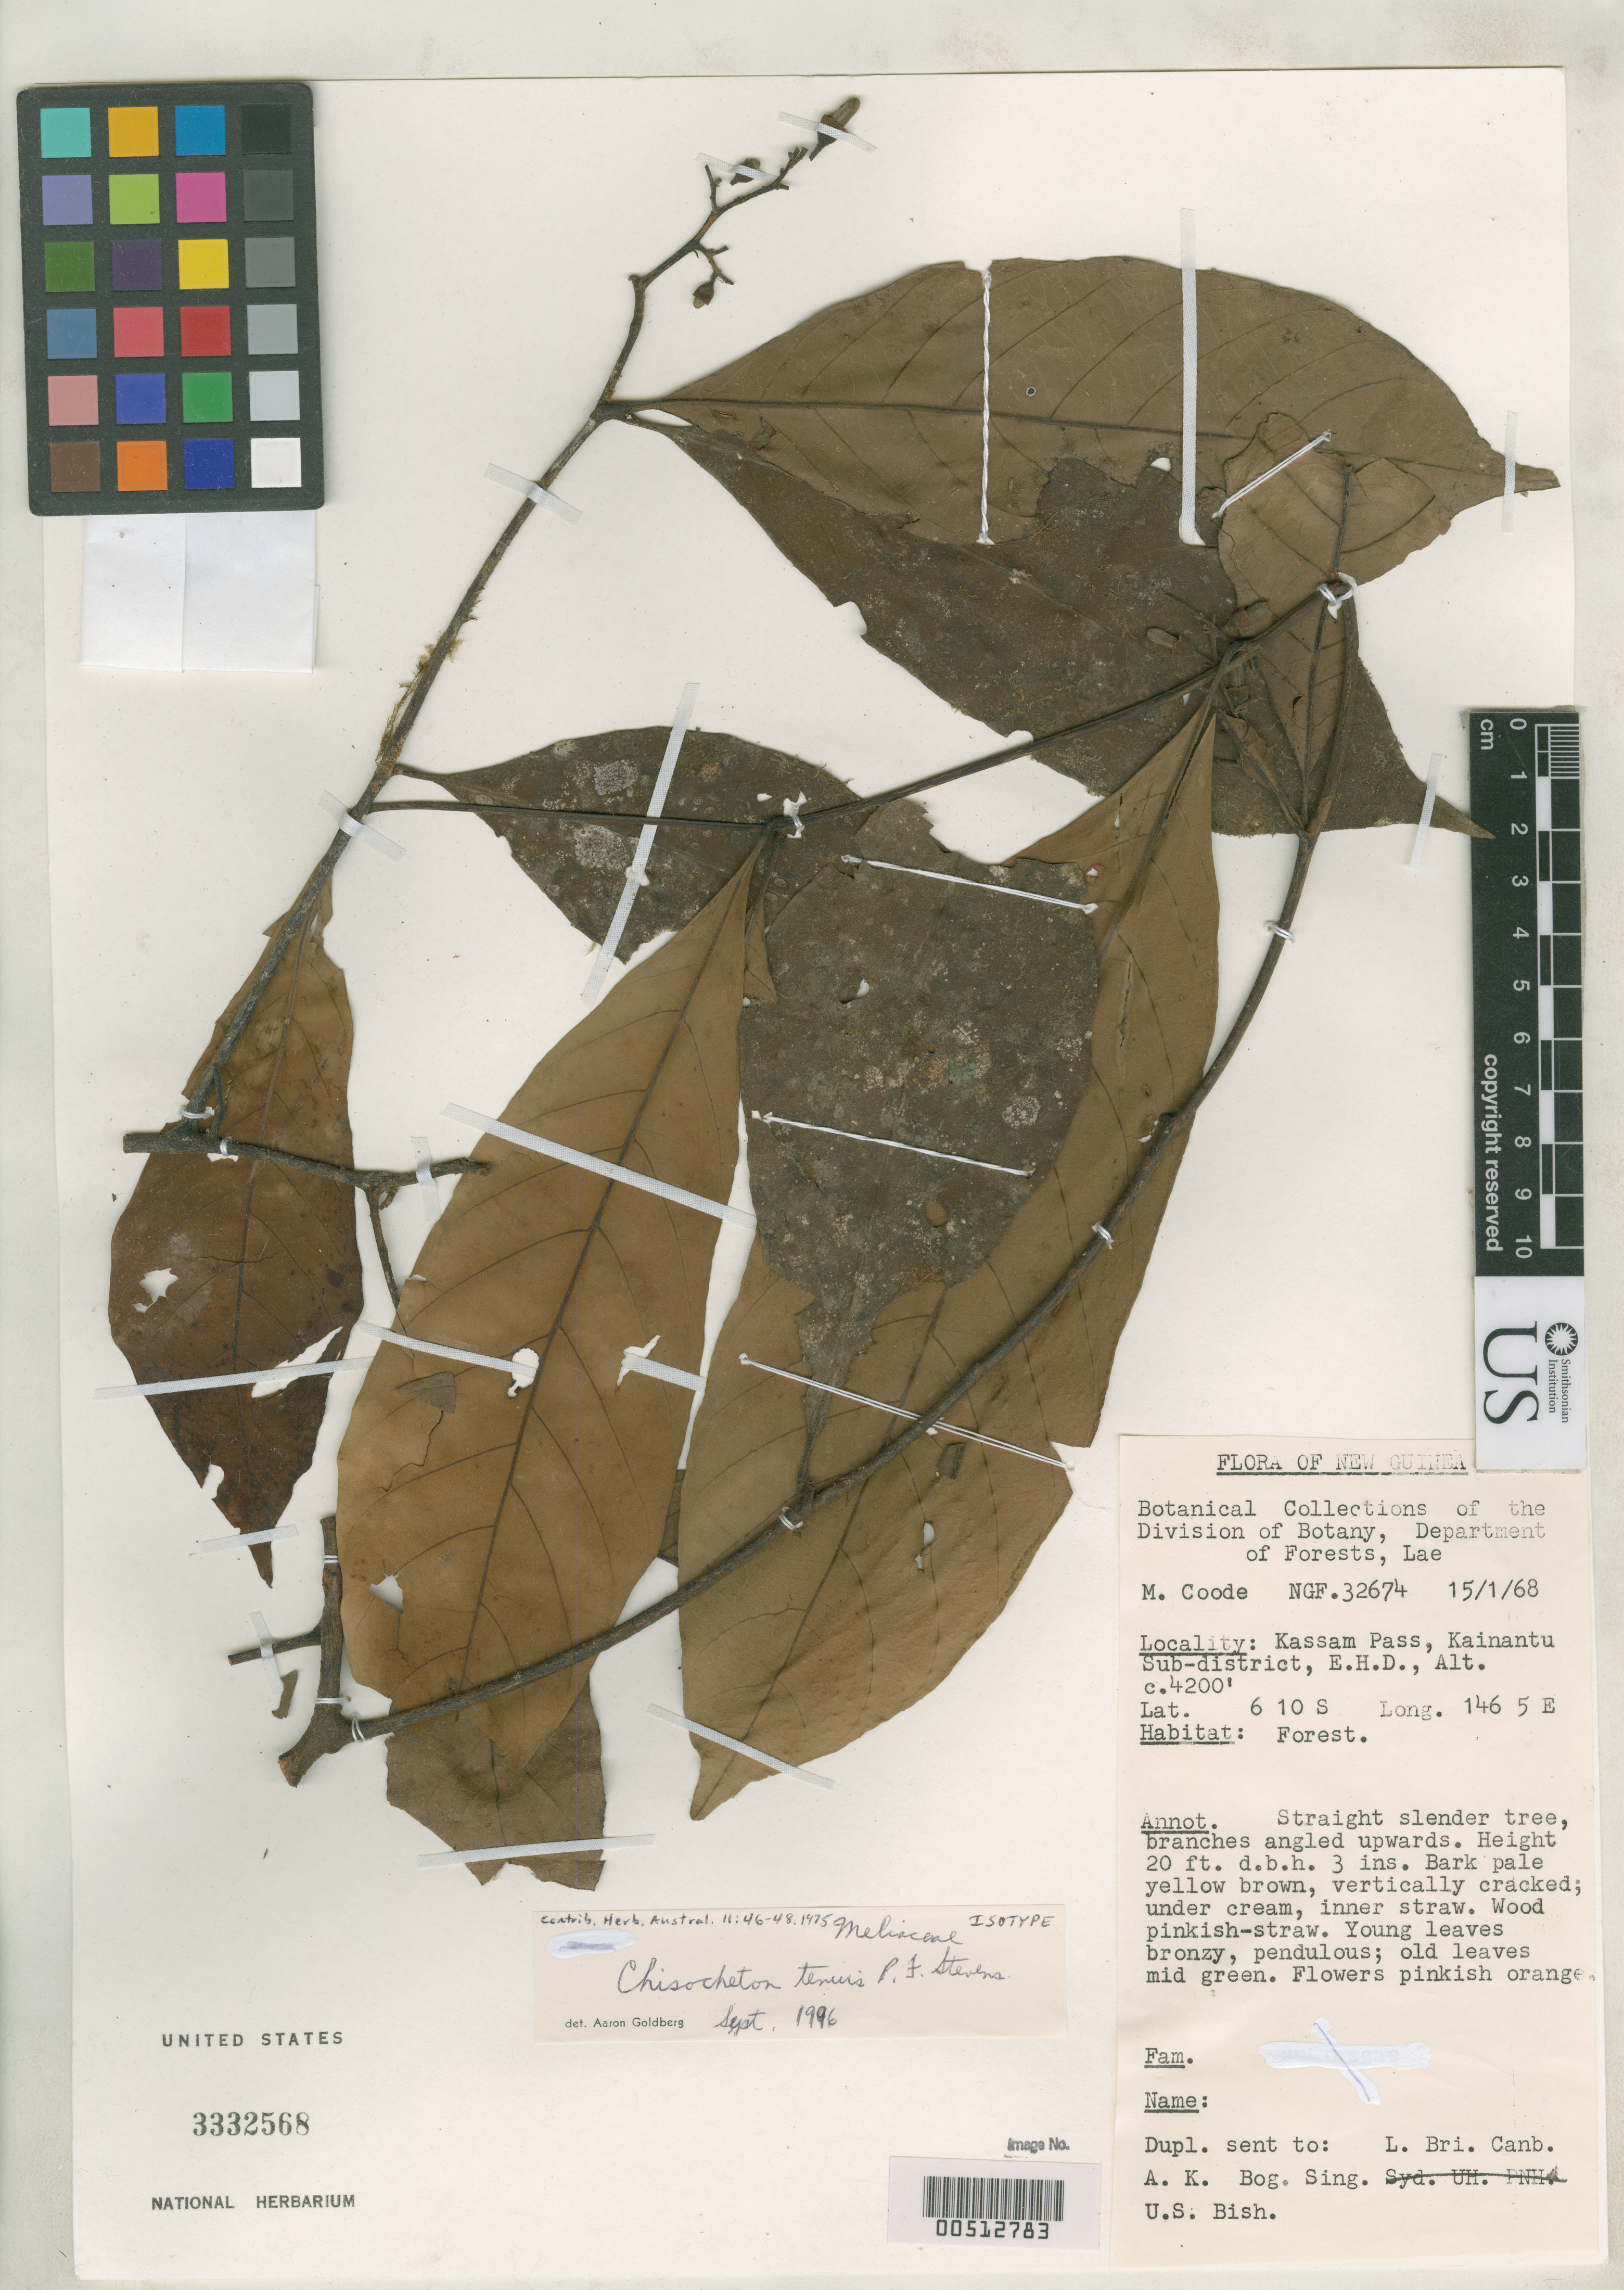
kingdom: Plantae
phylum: Tracheophyta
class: Magnoliopsida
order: Sapindales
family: Meliaceae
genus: Chisocheton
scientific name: Chisocheton tenuis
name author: P.F. Stevens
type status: Isotype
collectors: M. Coode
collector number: NGF 32674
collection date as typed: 15 Jan 1968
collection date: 1968-01-15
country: Papua New Guinea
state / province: Eastern Highlands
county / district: Kainantu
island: New Guinea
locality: Kassam Pass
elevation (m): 1280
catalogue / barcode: US 3332568